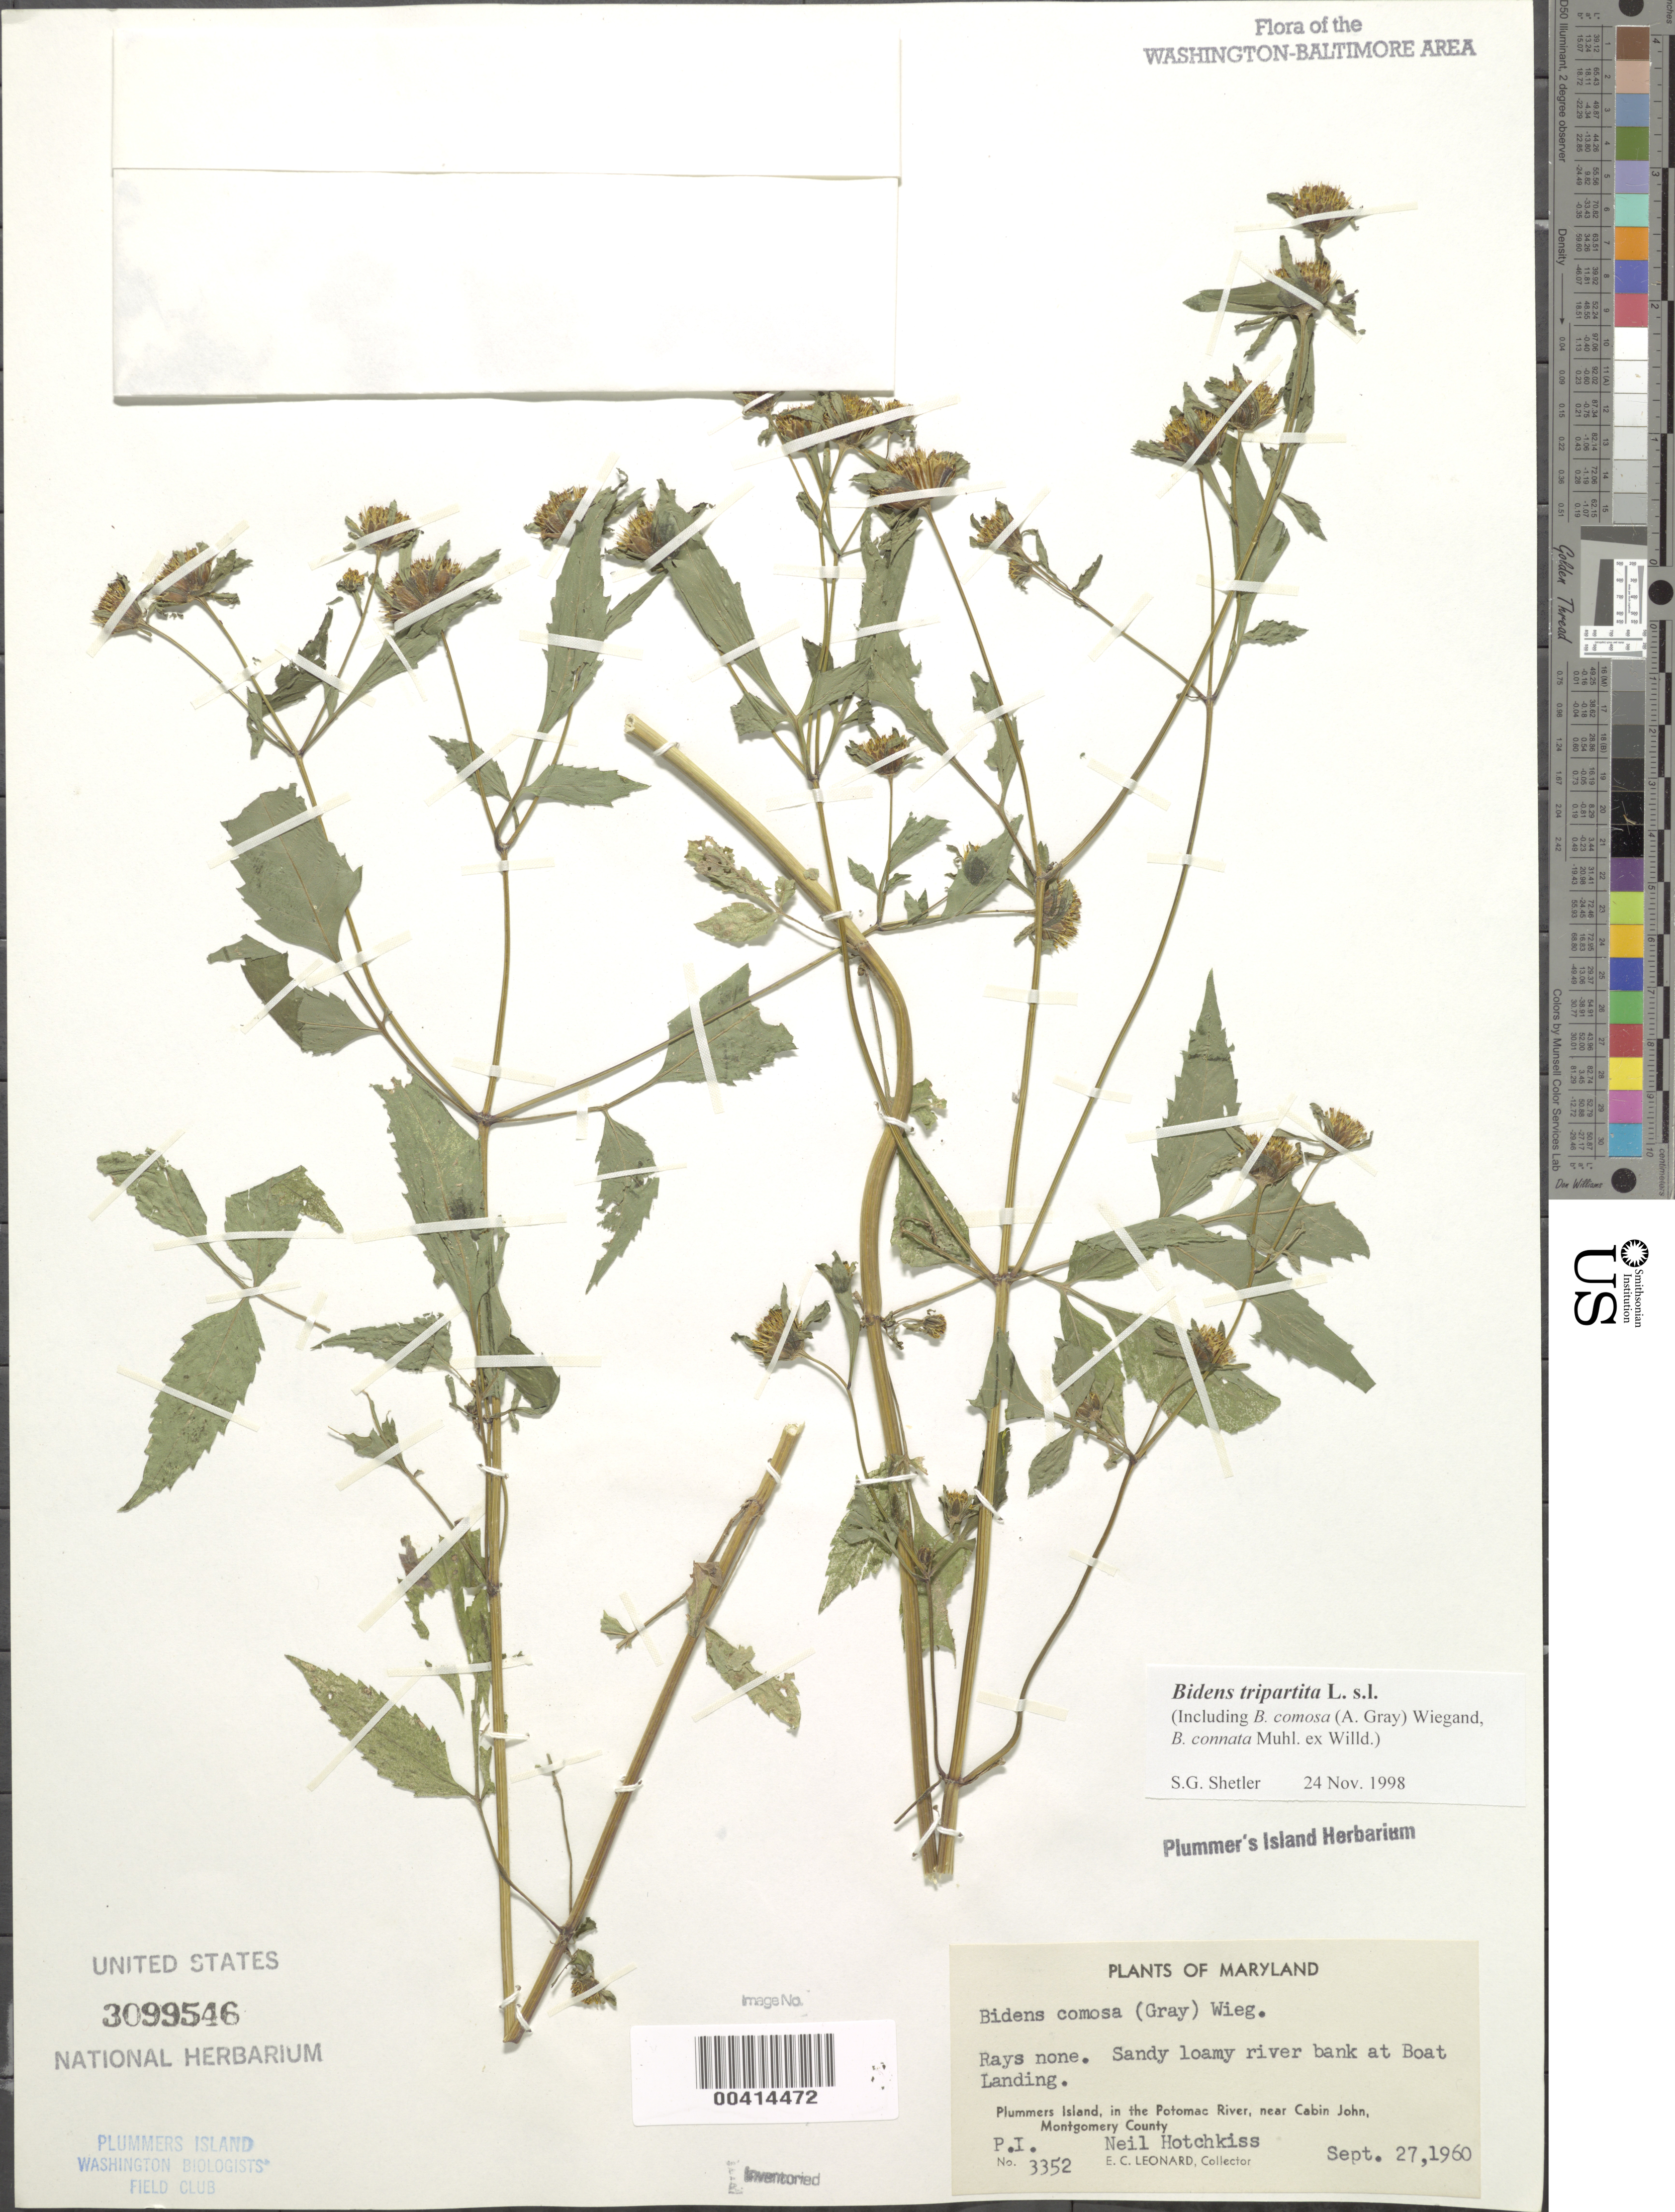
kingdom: Plantae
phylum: Tracheophyta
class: Magnoliopsida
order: Asterales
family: Asteraceae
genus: Bidens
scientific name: Bidens tripartita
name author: L.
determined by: Shetler, Stanwyn G., (US), NMNH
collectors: E. C. Leonard & N. Hotchkiss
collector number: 3416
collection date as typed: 27 Sep 1960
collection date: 1960-09-27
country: United States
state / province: Maryland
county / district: Montgomery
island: Plummers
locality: Plummer's Island; along channel bank - east end of island C. & O. Canal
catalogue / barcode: US 3099546